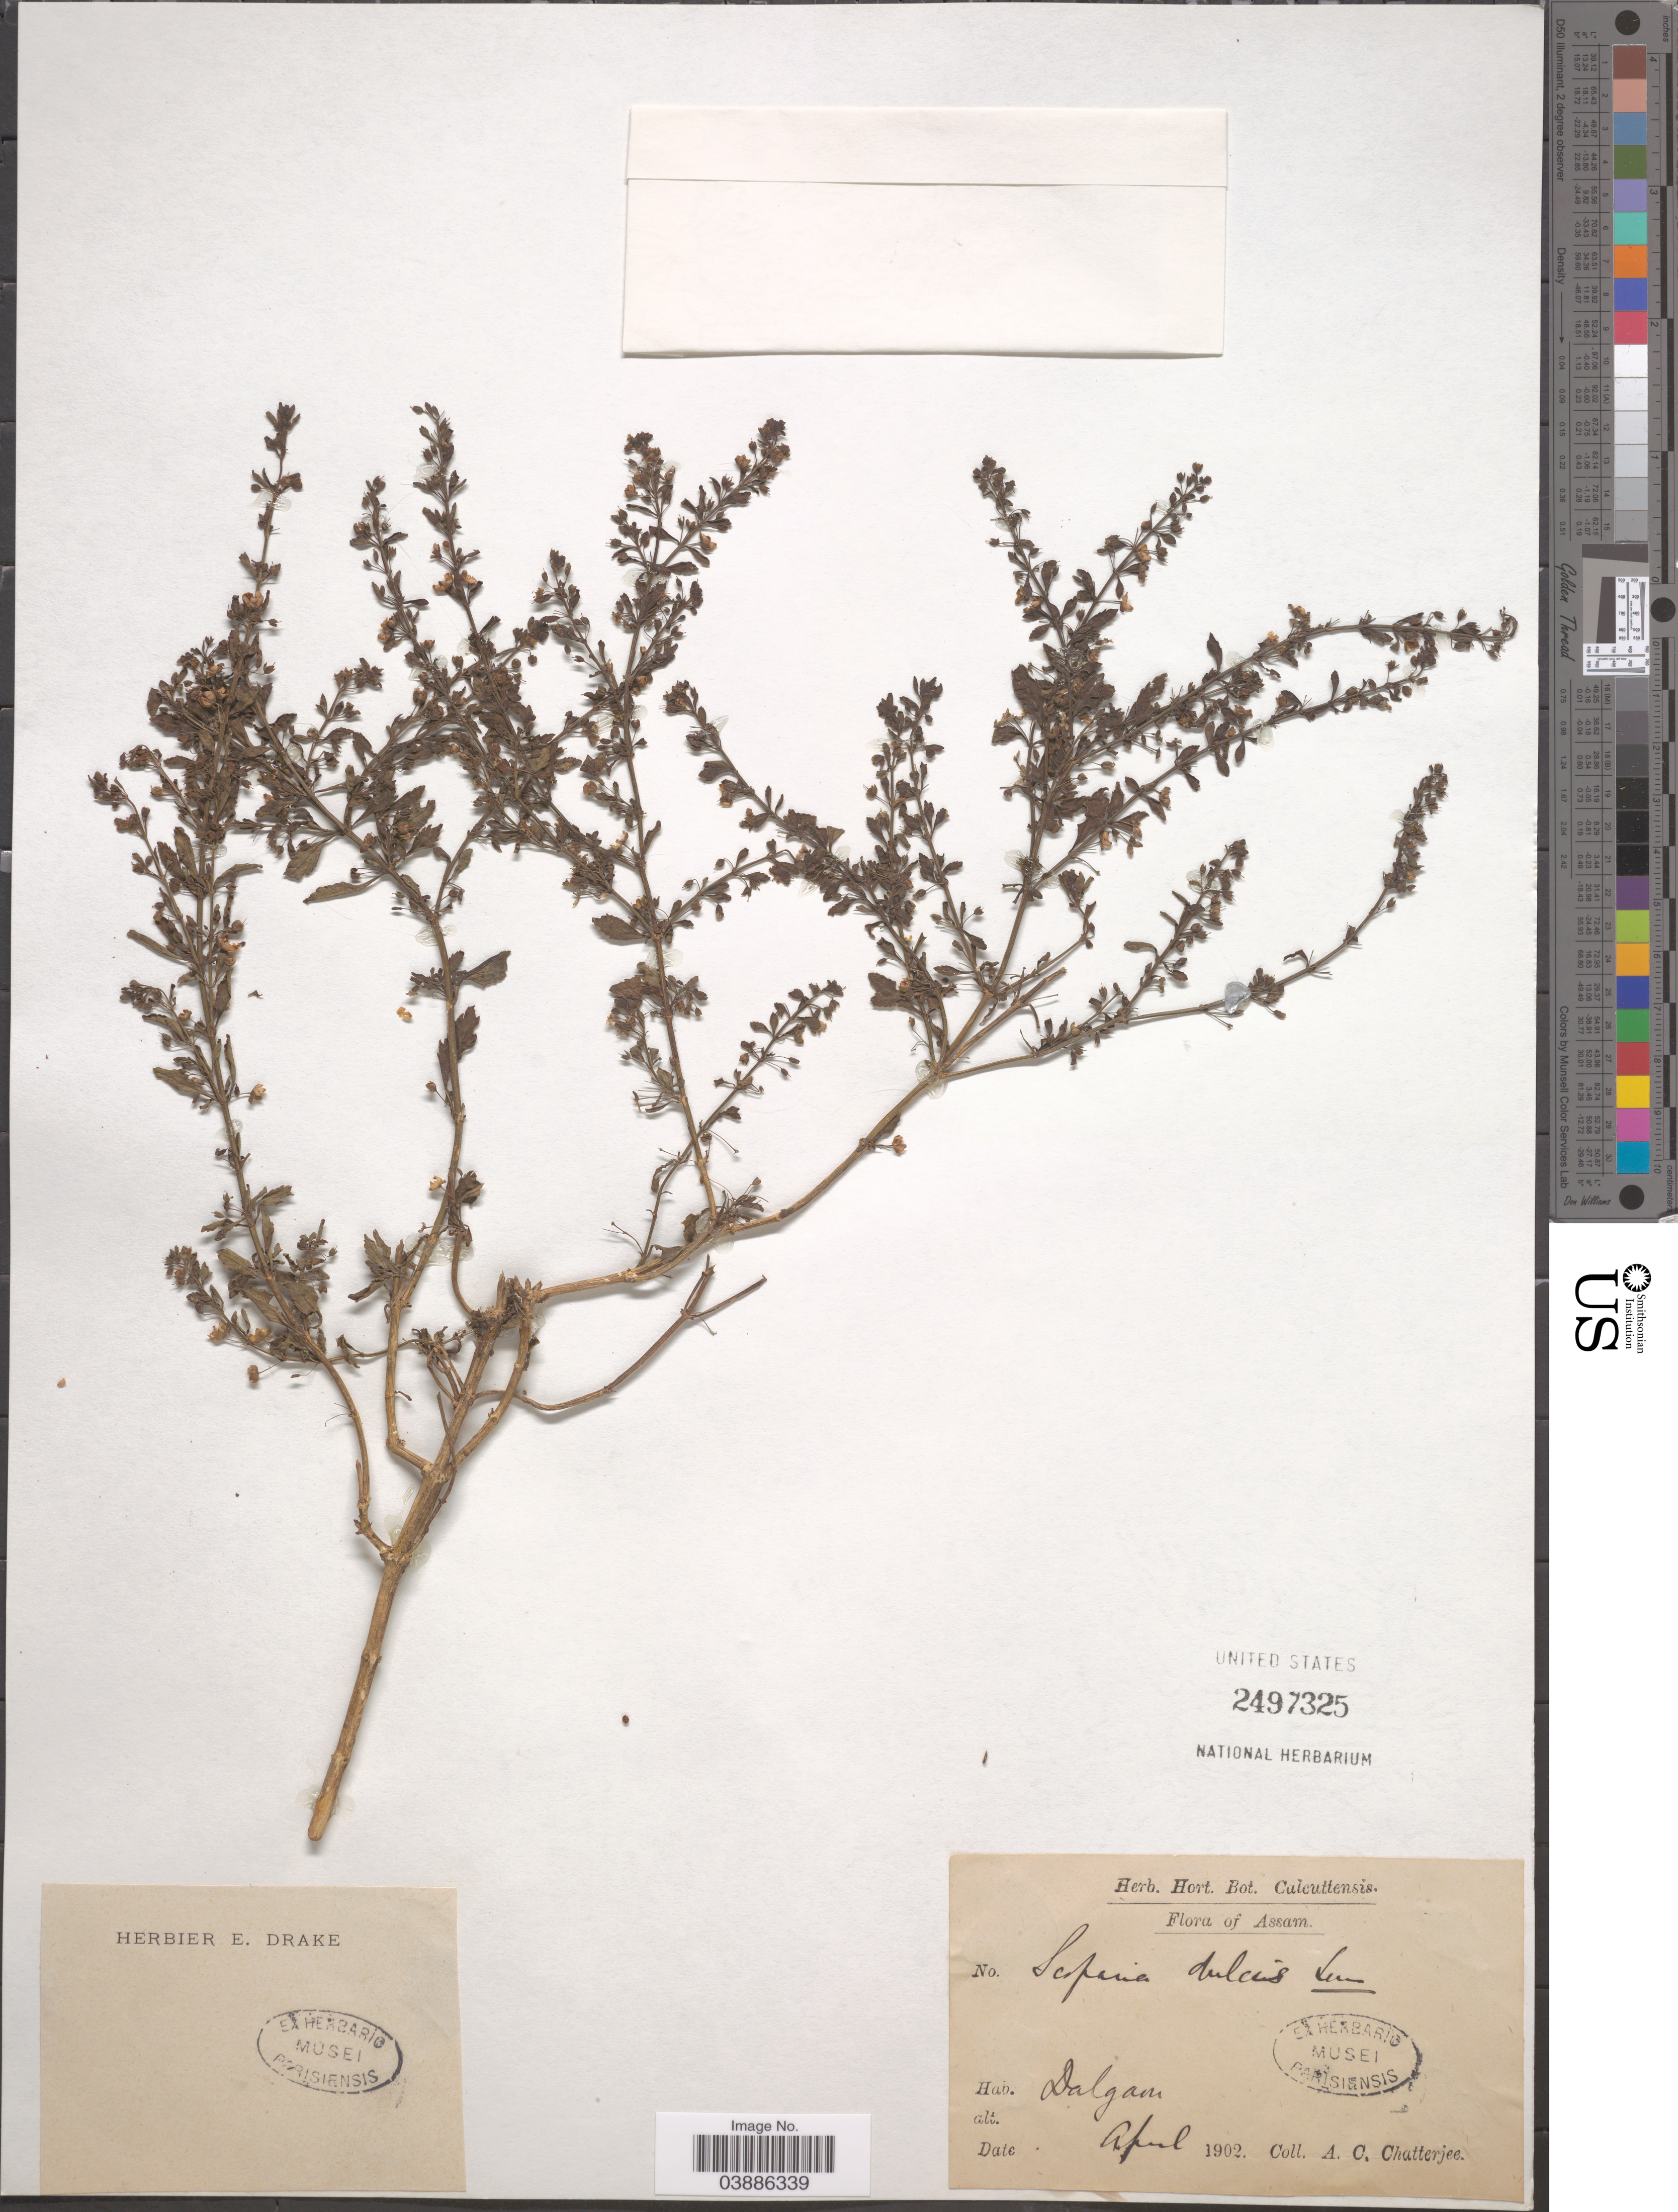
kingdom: Plantae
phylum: Tracheophyta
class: Magnoliopsida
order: Lamiales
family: Plantaginaceae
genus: Scoparia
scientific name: Scoparia dulcis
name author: L.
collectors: A. Chatterjee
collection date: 1902-04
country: India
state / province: Assam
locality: Dalgam.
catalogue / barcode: US 2497325